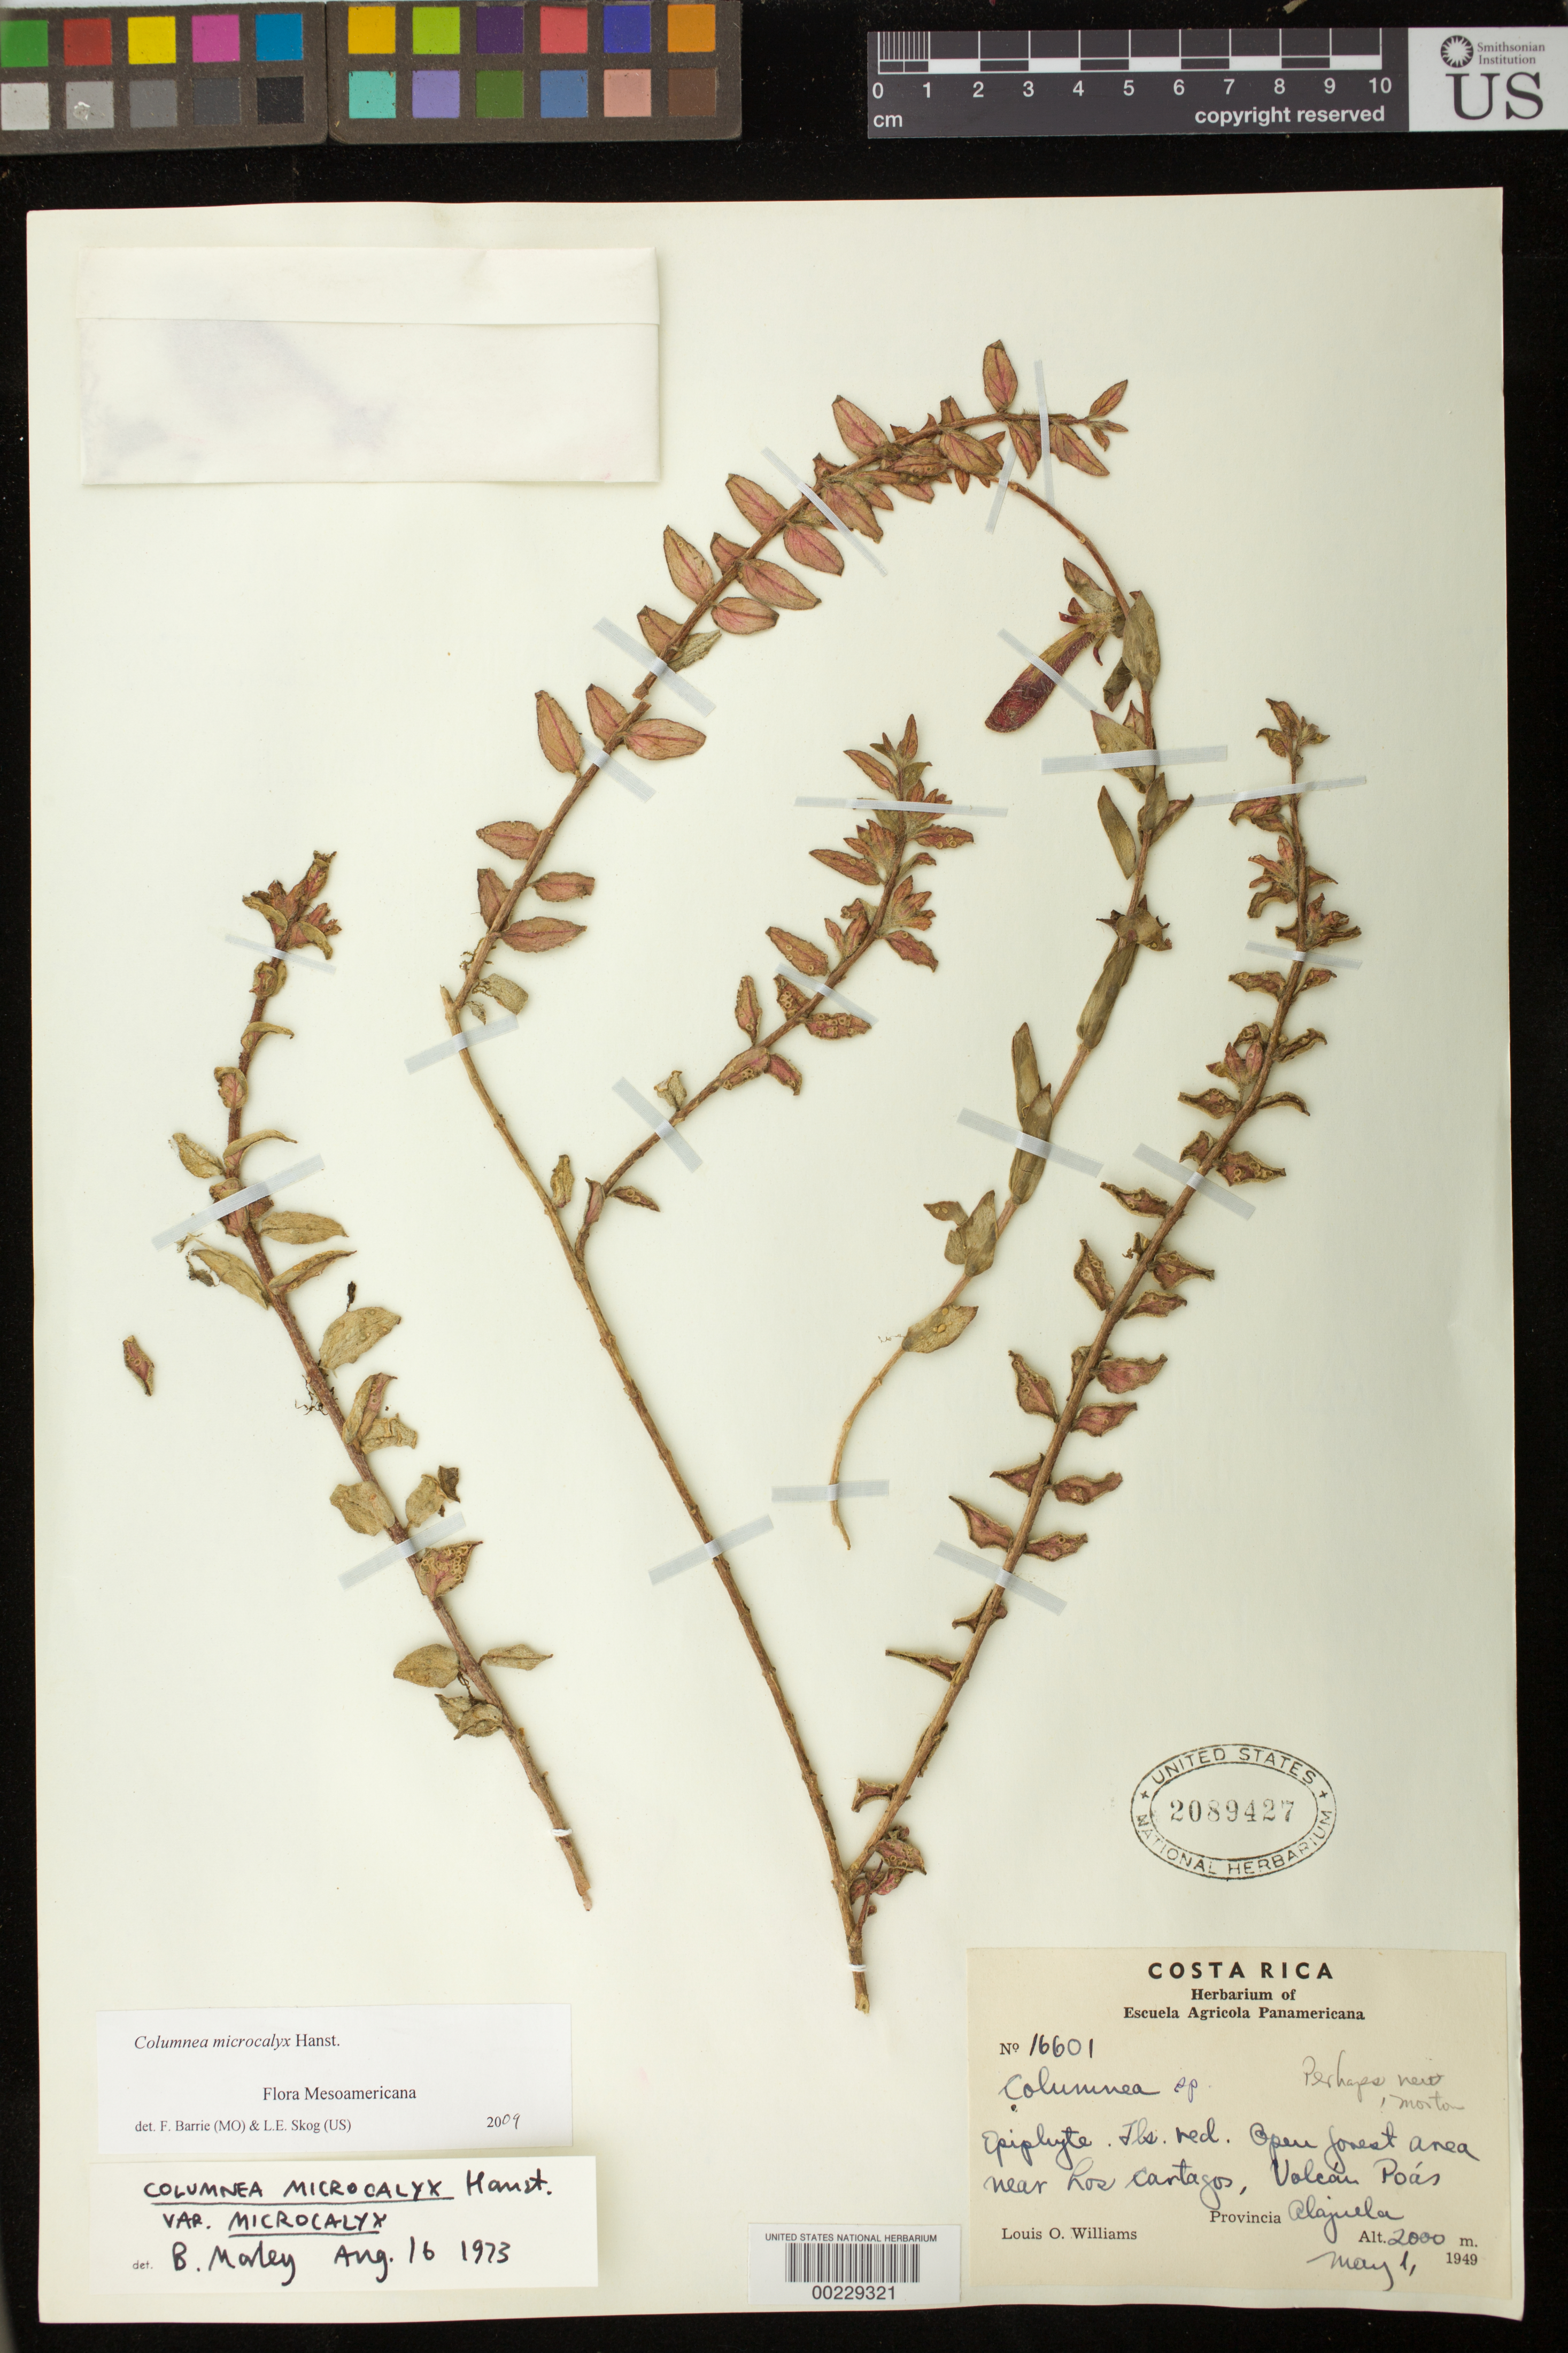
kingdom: Plantae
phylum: Tracheophyta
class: Magnoliopsida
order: Lamiales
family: Gesneriaceae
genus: Columnea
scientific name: Columnea microcalyx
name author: Hanst.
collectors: L. O. Williams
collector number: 16601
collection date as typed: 01 May 1949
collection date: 1949-05-01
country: Costa Rica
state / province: Alajuela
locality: Near Los Cartagos, Volcan Poas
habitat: Open forest area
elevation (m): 2000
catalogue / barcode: US 2089427